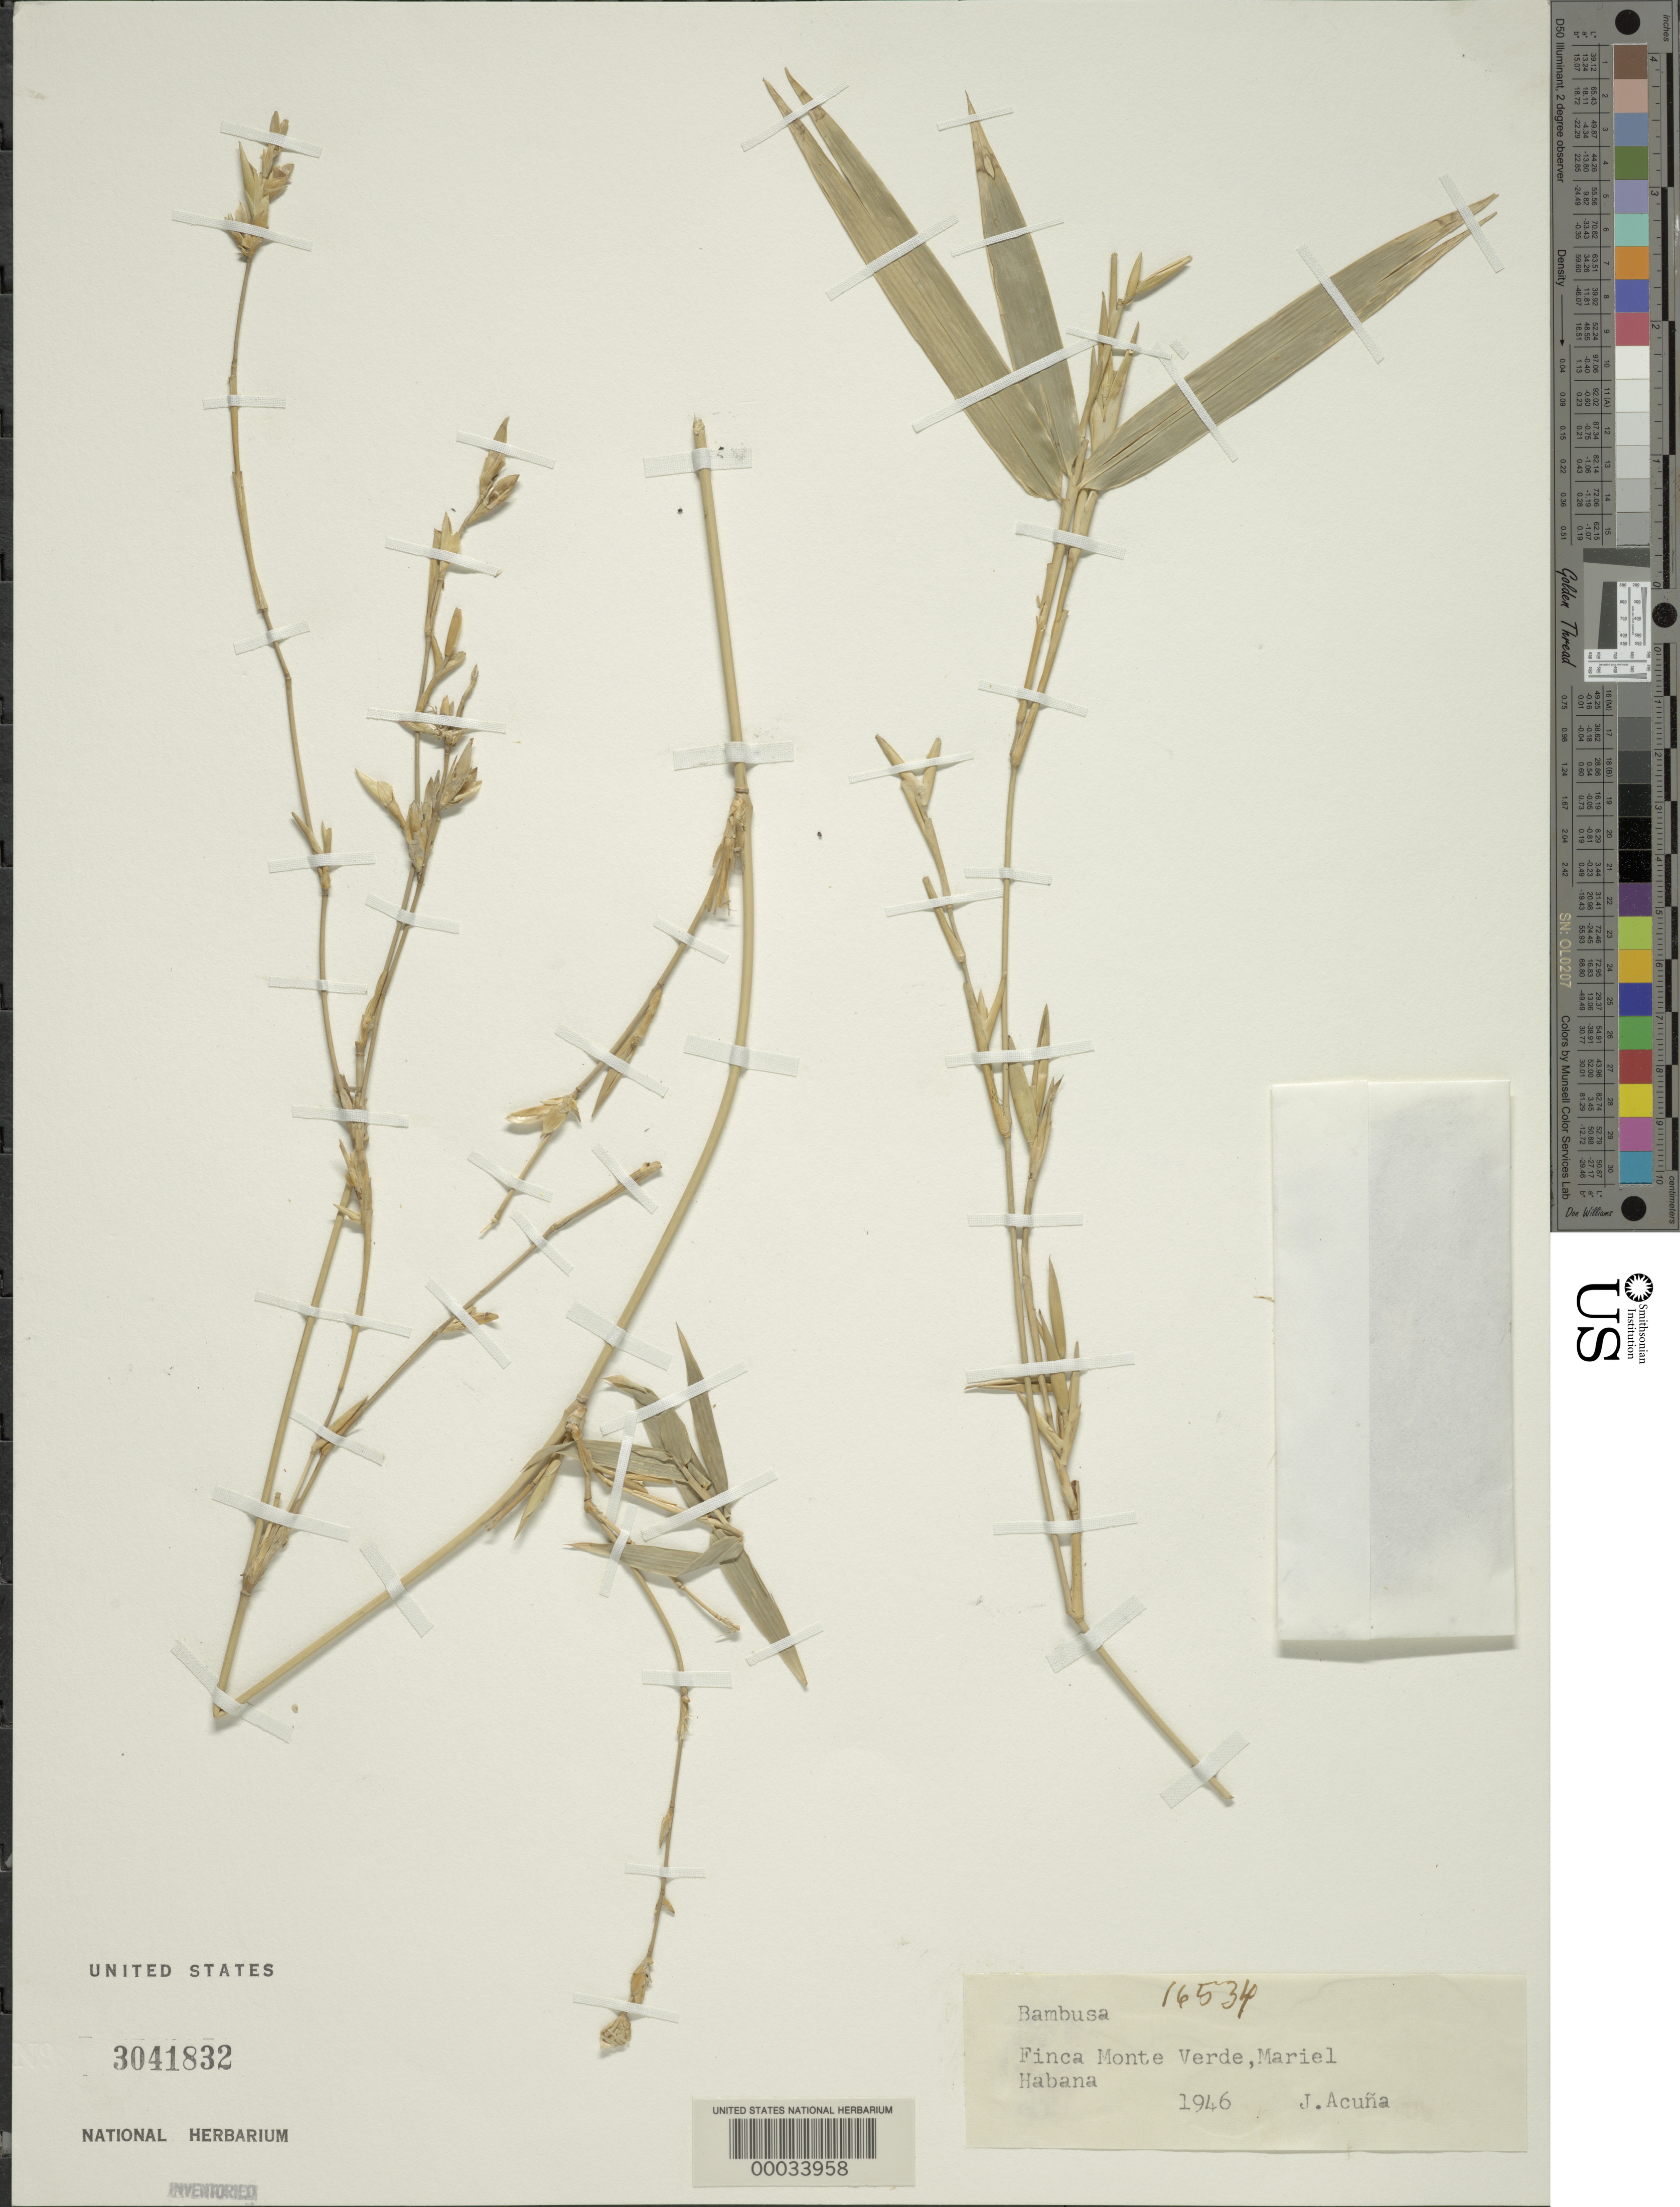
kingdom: Plantae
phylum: Tracheophyta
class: Liliopsida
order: Poales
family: Poaceae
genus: Bambusa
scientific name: Bambusa sp.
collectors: J. B. Acuña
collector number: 16534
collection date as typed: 1946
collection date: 1946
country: Cuba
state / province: La Habana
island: Greater Antilles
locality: Mariel, finca monte verde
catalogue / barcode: US 3041832